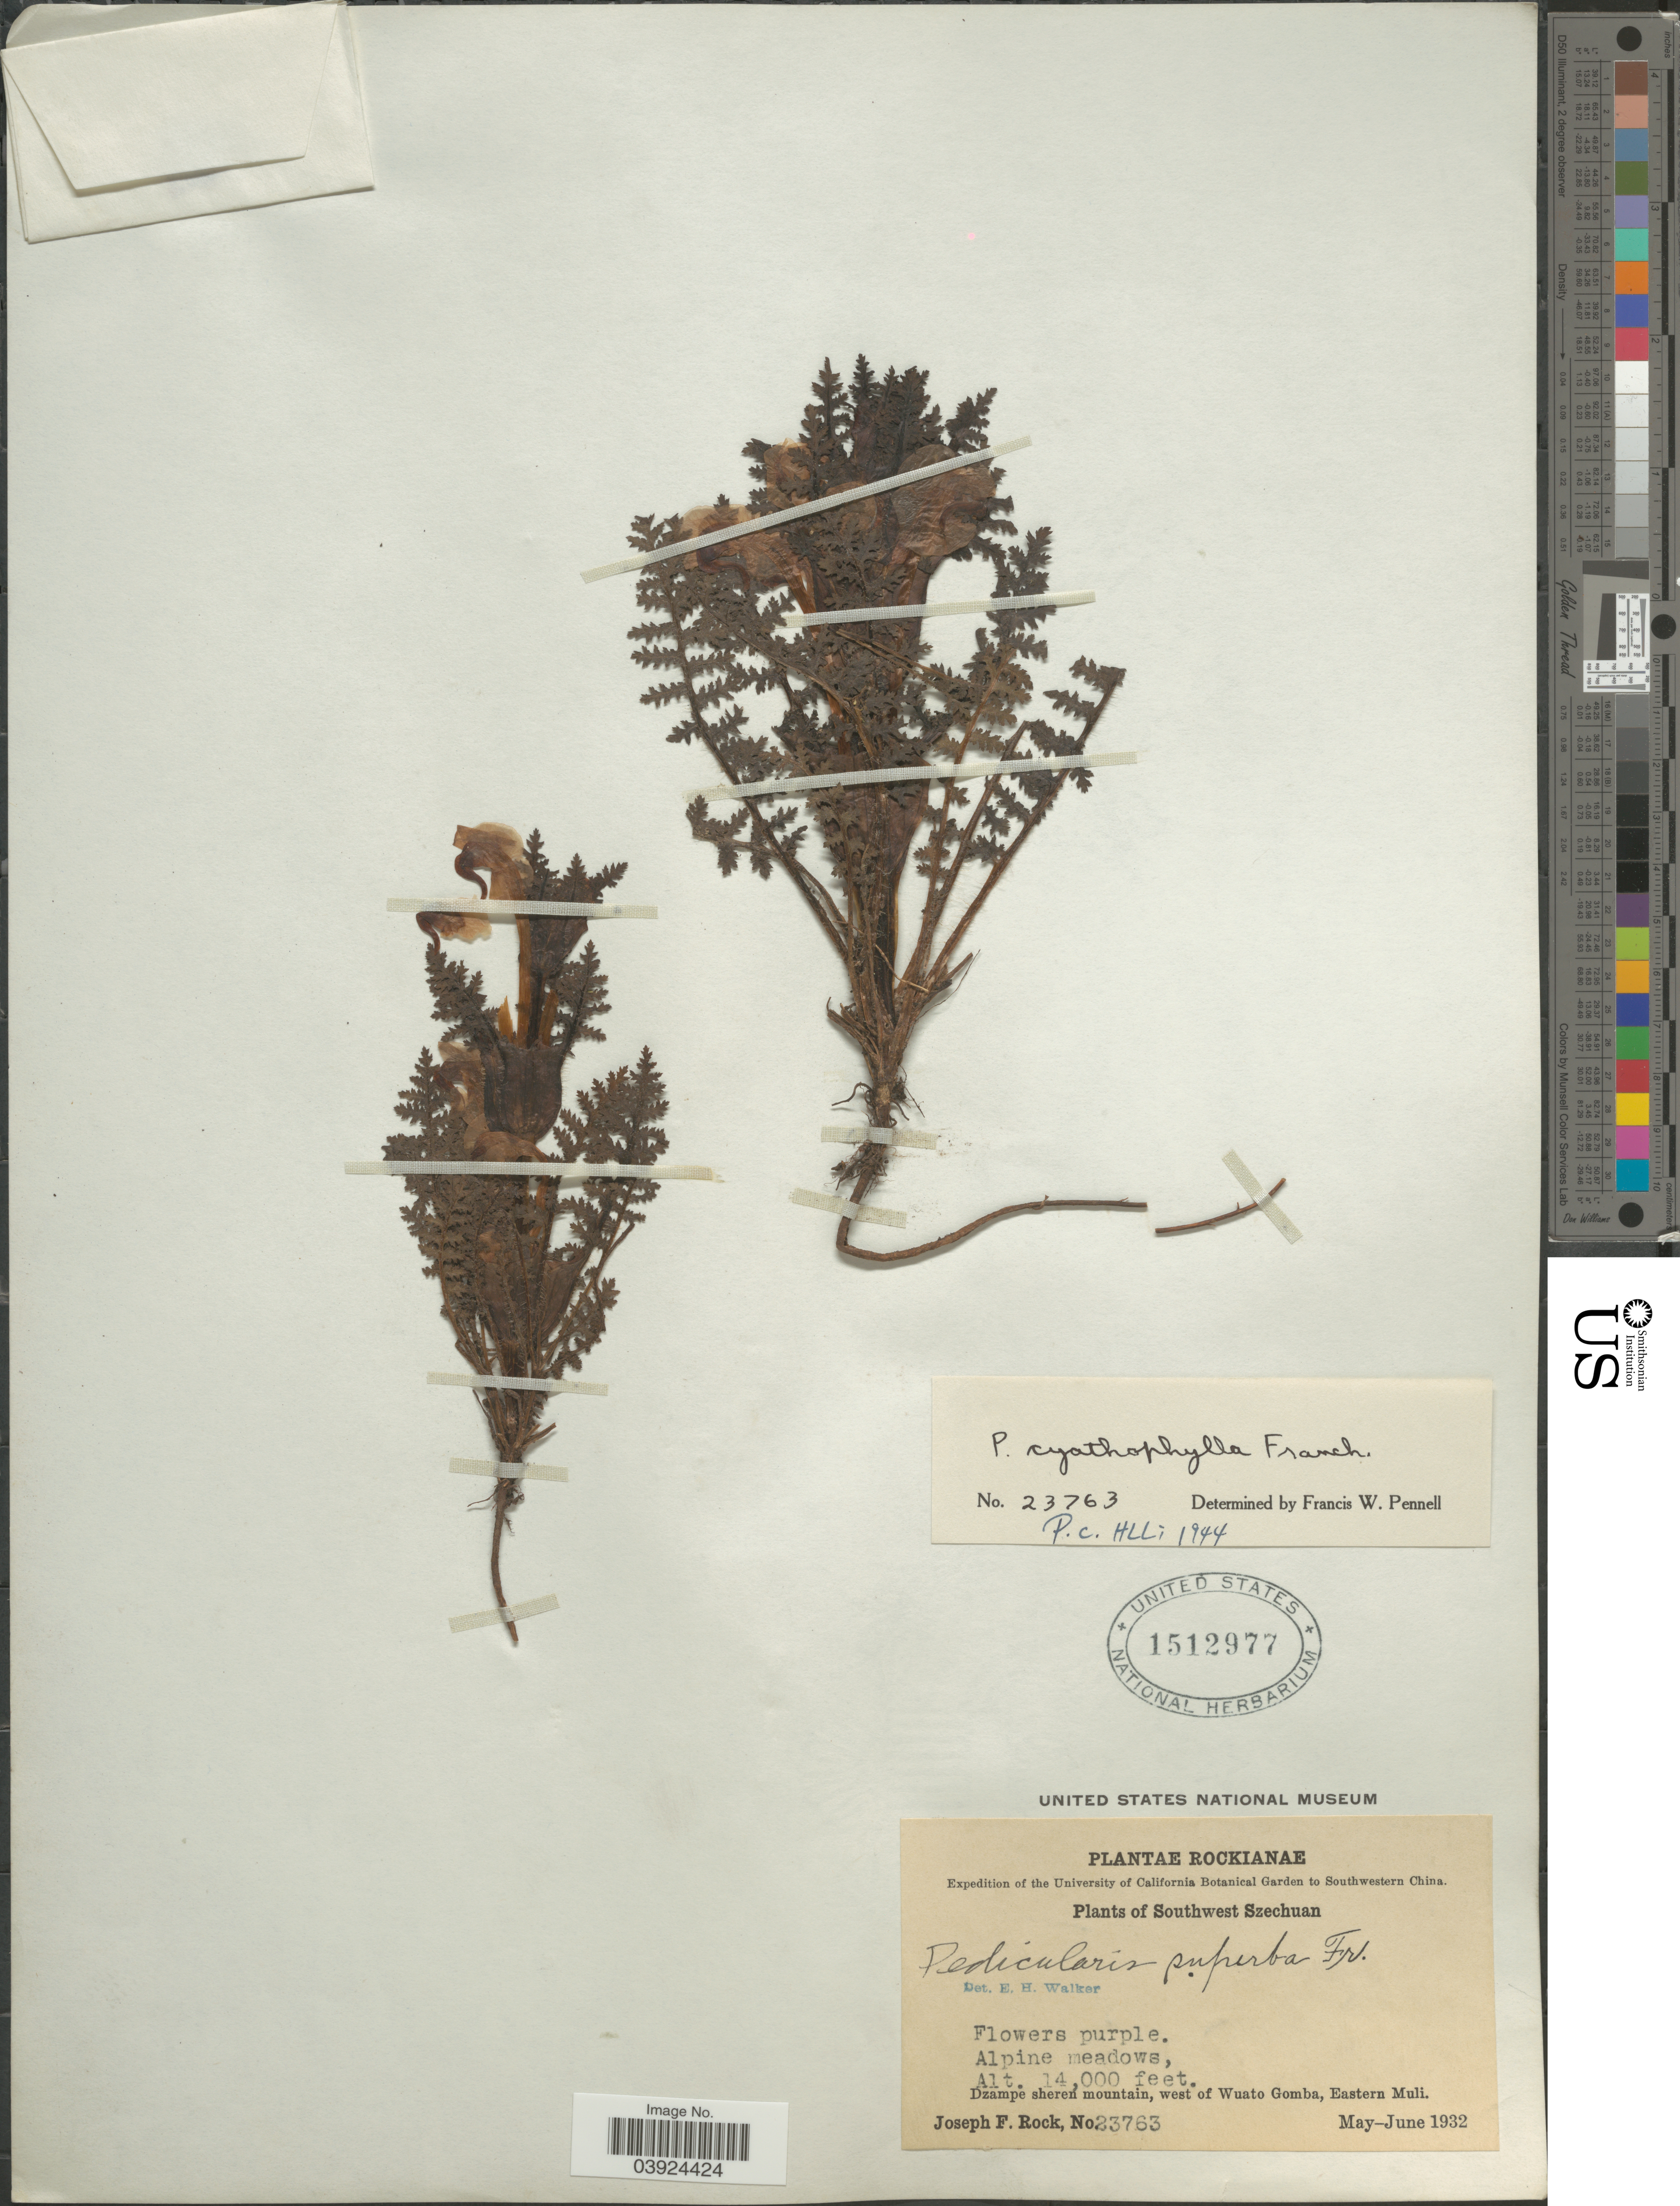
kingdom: Plantae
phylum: Tracheophyta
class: Magnoliopsida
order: Lamiales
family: Orobanchaceae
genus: Pedicularis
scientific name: Pedicularis cyathophylla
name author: Franch.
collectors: J. F. Rock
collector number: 23763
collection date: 1932-05/1932-06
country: China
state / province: Sichuan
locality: Southwestern China. Southwest Szechuan. Dzampe sheren mountain, west of Wuato Gomba, Eastern Muli.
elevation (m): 4267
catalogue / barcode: US 1512977